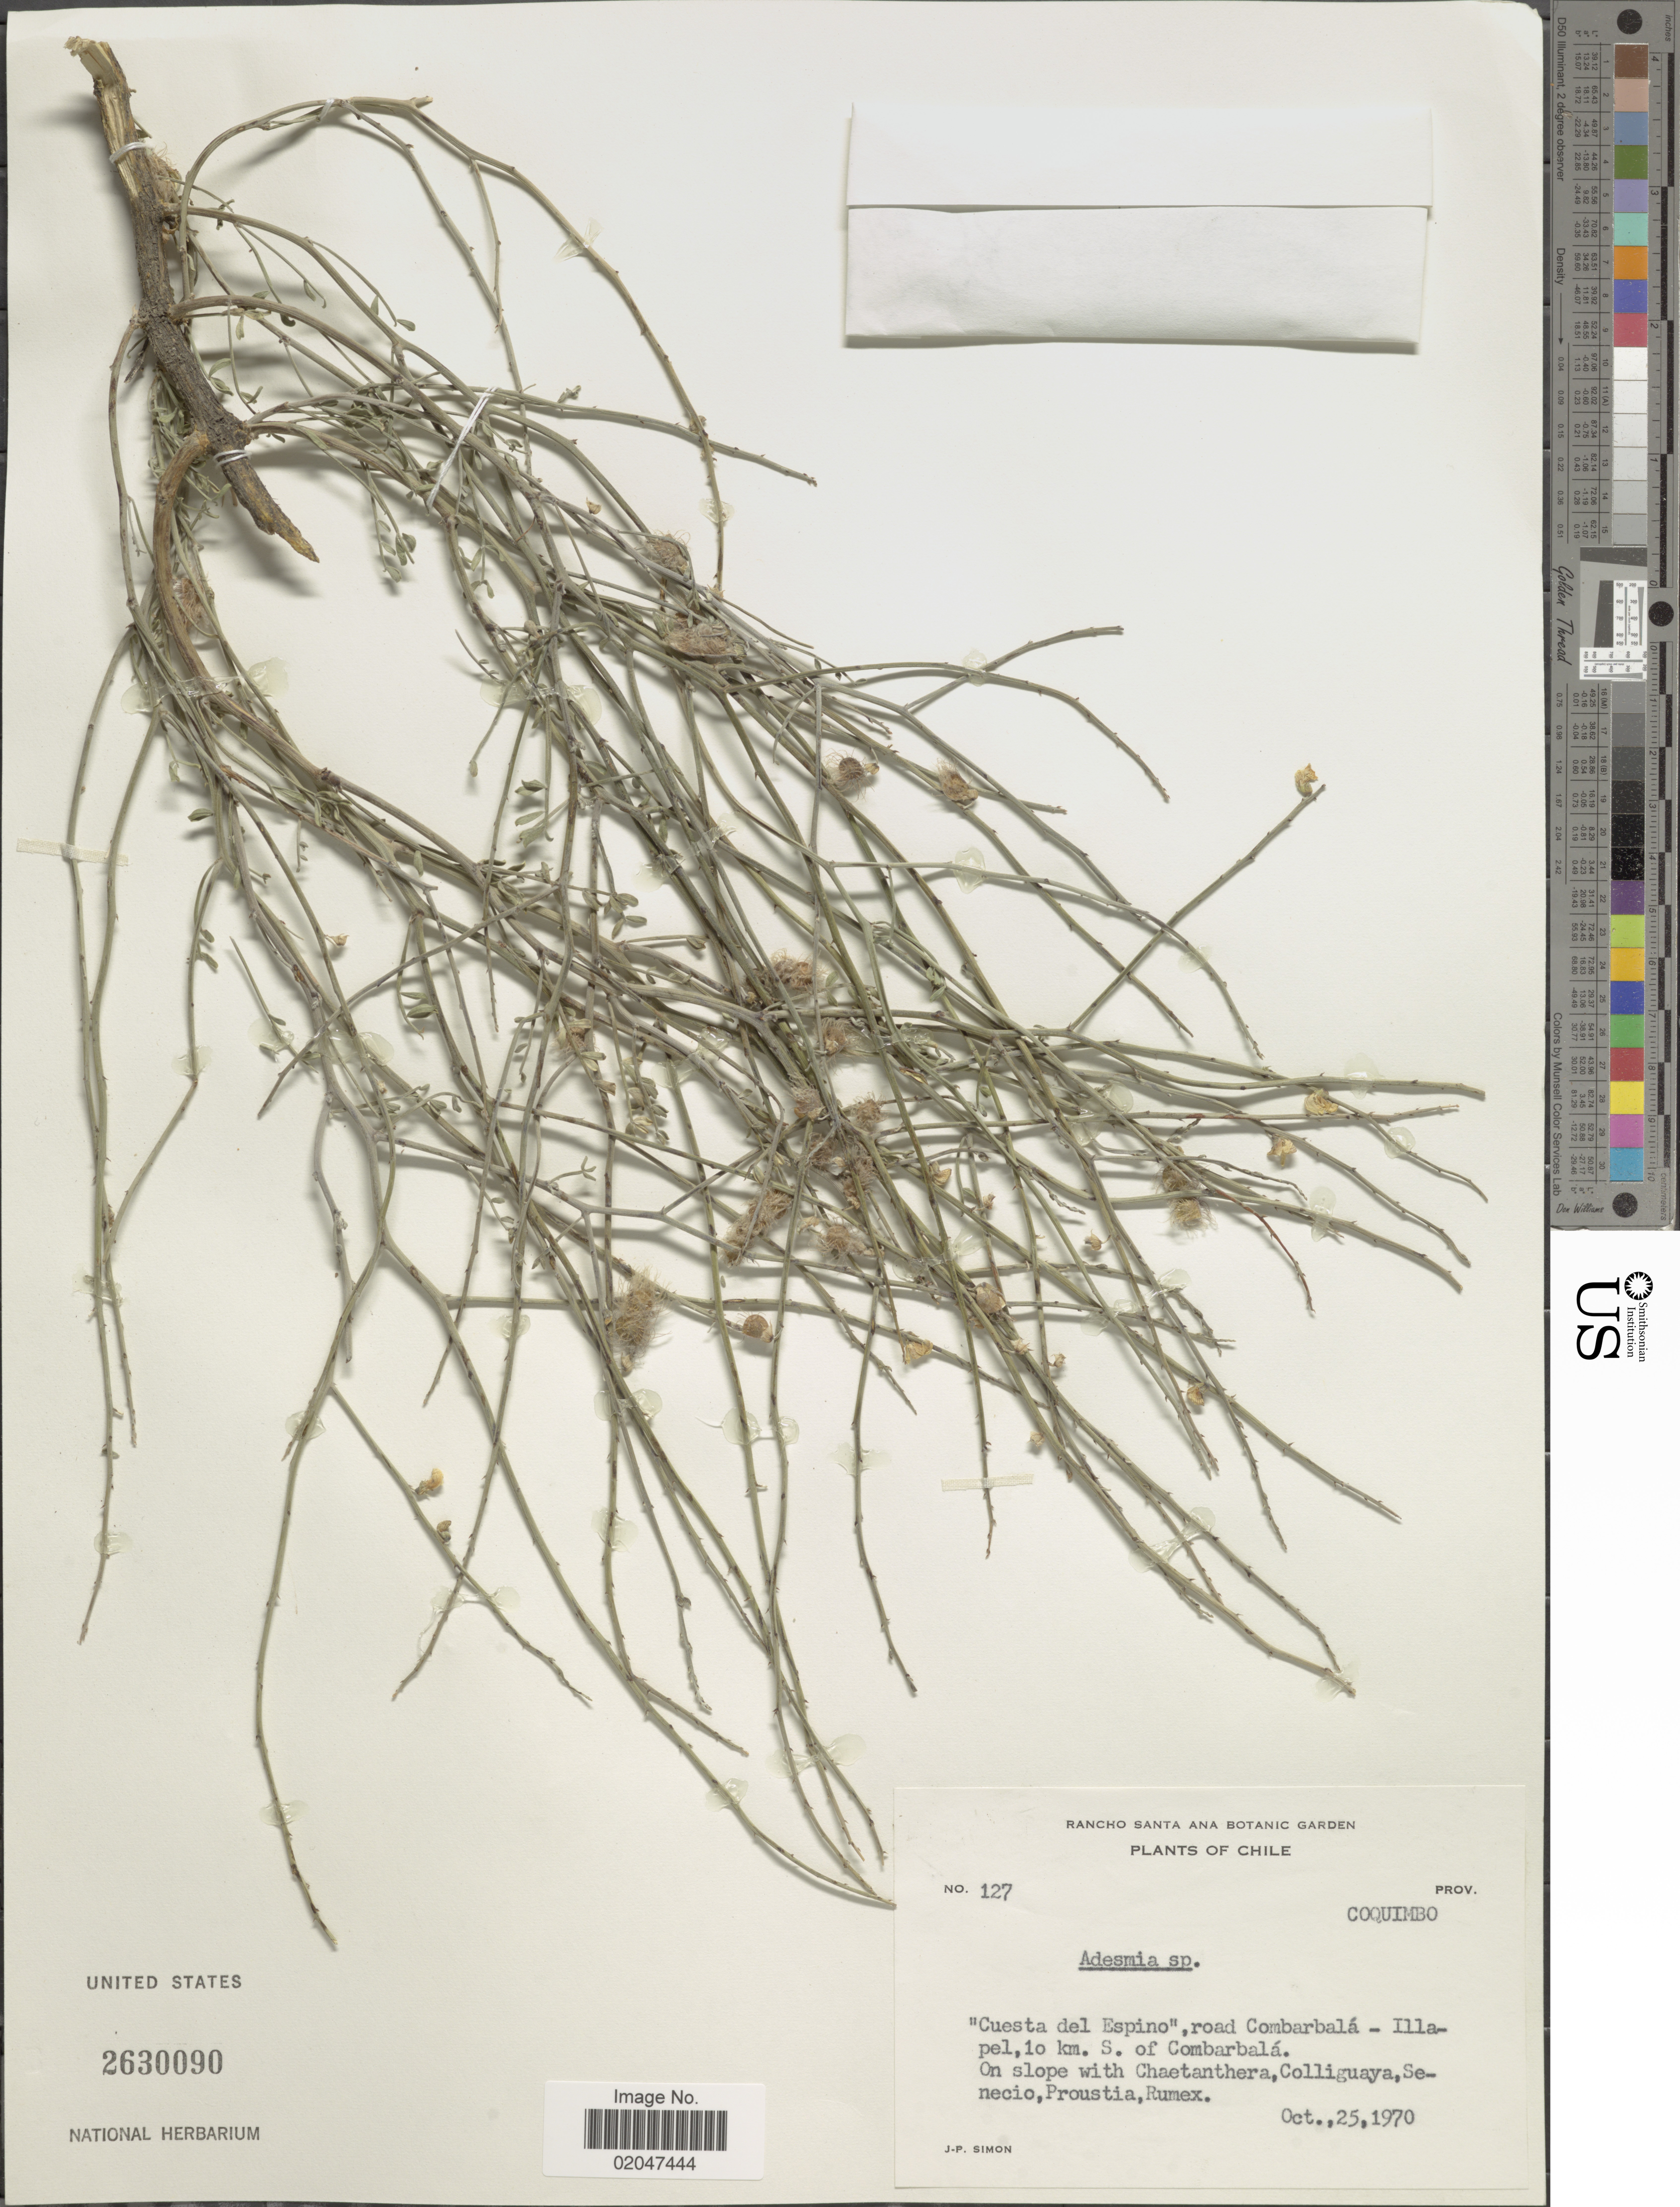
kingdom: Plantae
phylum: Tracheophyta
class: Magnoliopsida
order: Fabales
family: Fabaceae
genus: Adesmia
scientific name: Adesmia sp.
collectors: J.-P. Simon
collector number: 127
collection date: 1970-10-25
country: Chile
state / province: Coquimbo (IV)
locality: Cuesta del Espino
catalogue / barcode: US 2630090